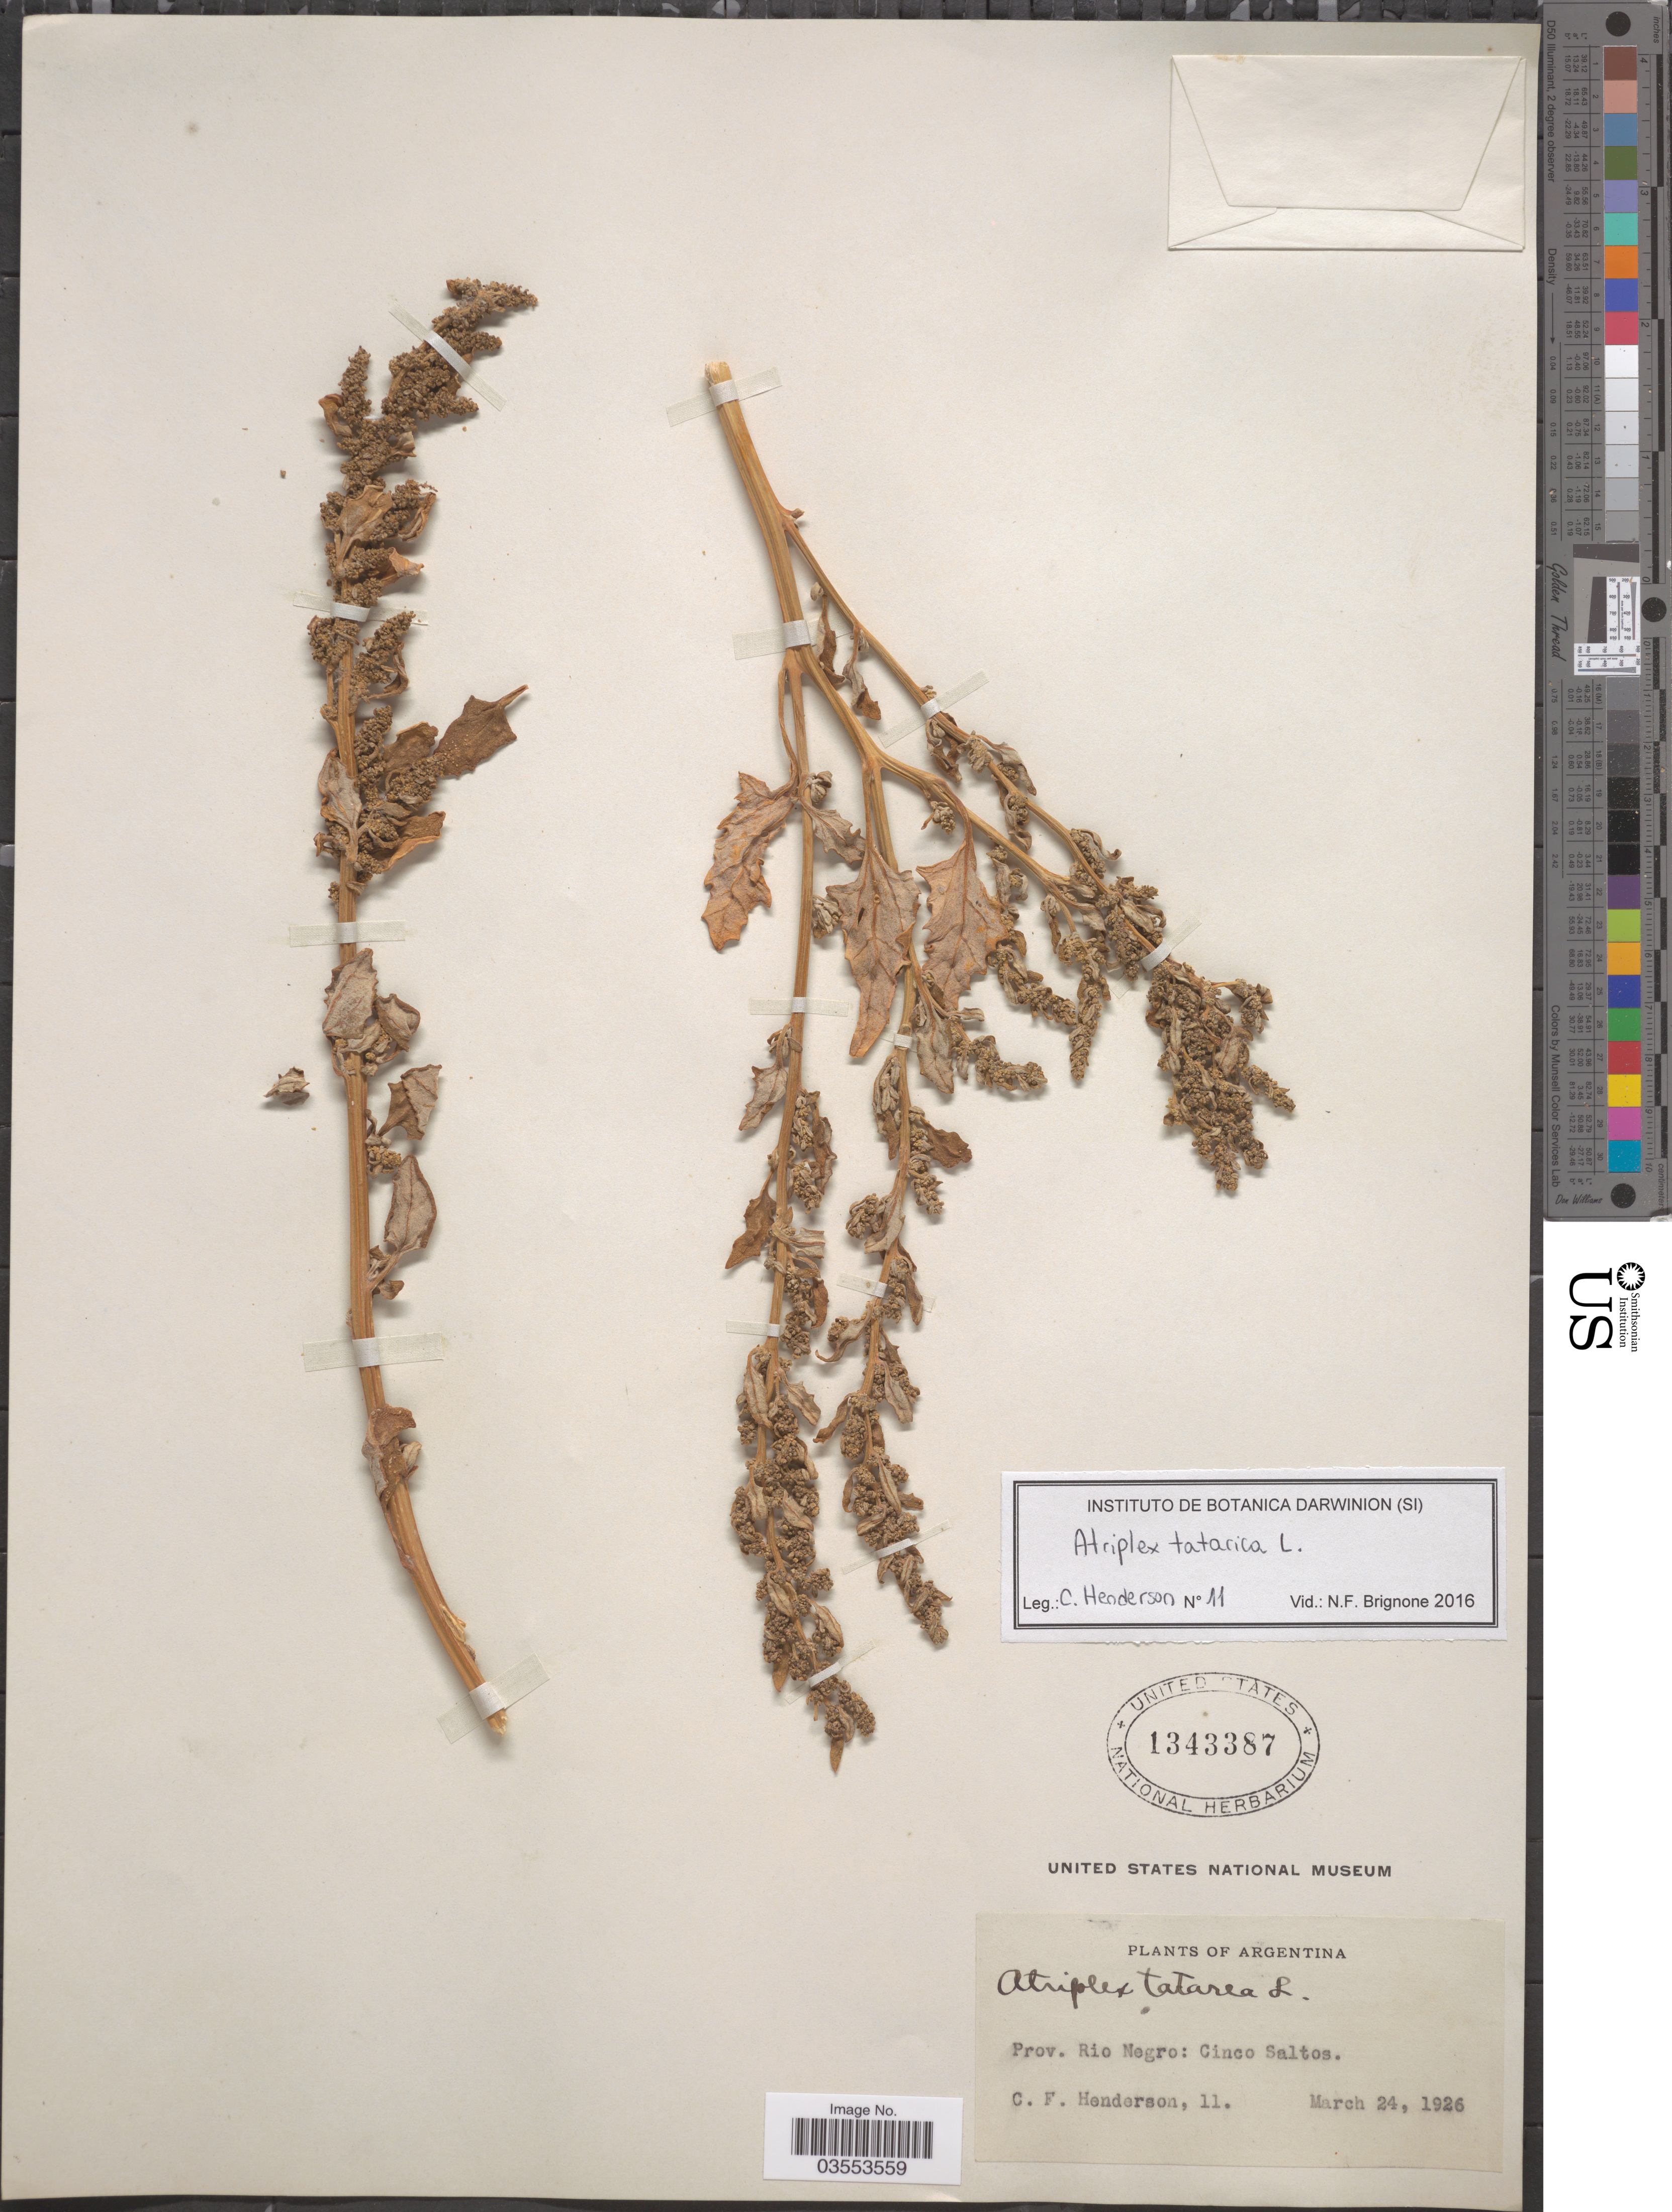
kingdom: Plantae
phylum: Tracheophyta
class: Magnoliopsida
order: Caryophyllales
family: Amaranthaceae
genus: Atriplex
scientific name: Atriplex tatarica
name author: L.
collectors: C. Henderson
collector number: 11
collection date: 1926-03-24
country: Argentina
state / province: Rio Negro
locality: Cinco Saltos.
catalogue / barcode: US 1343387